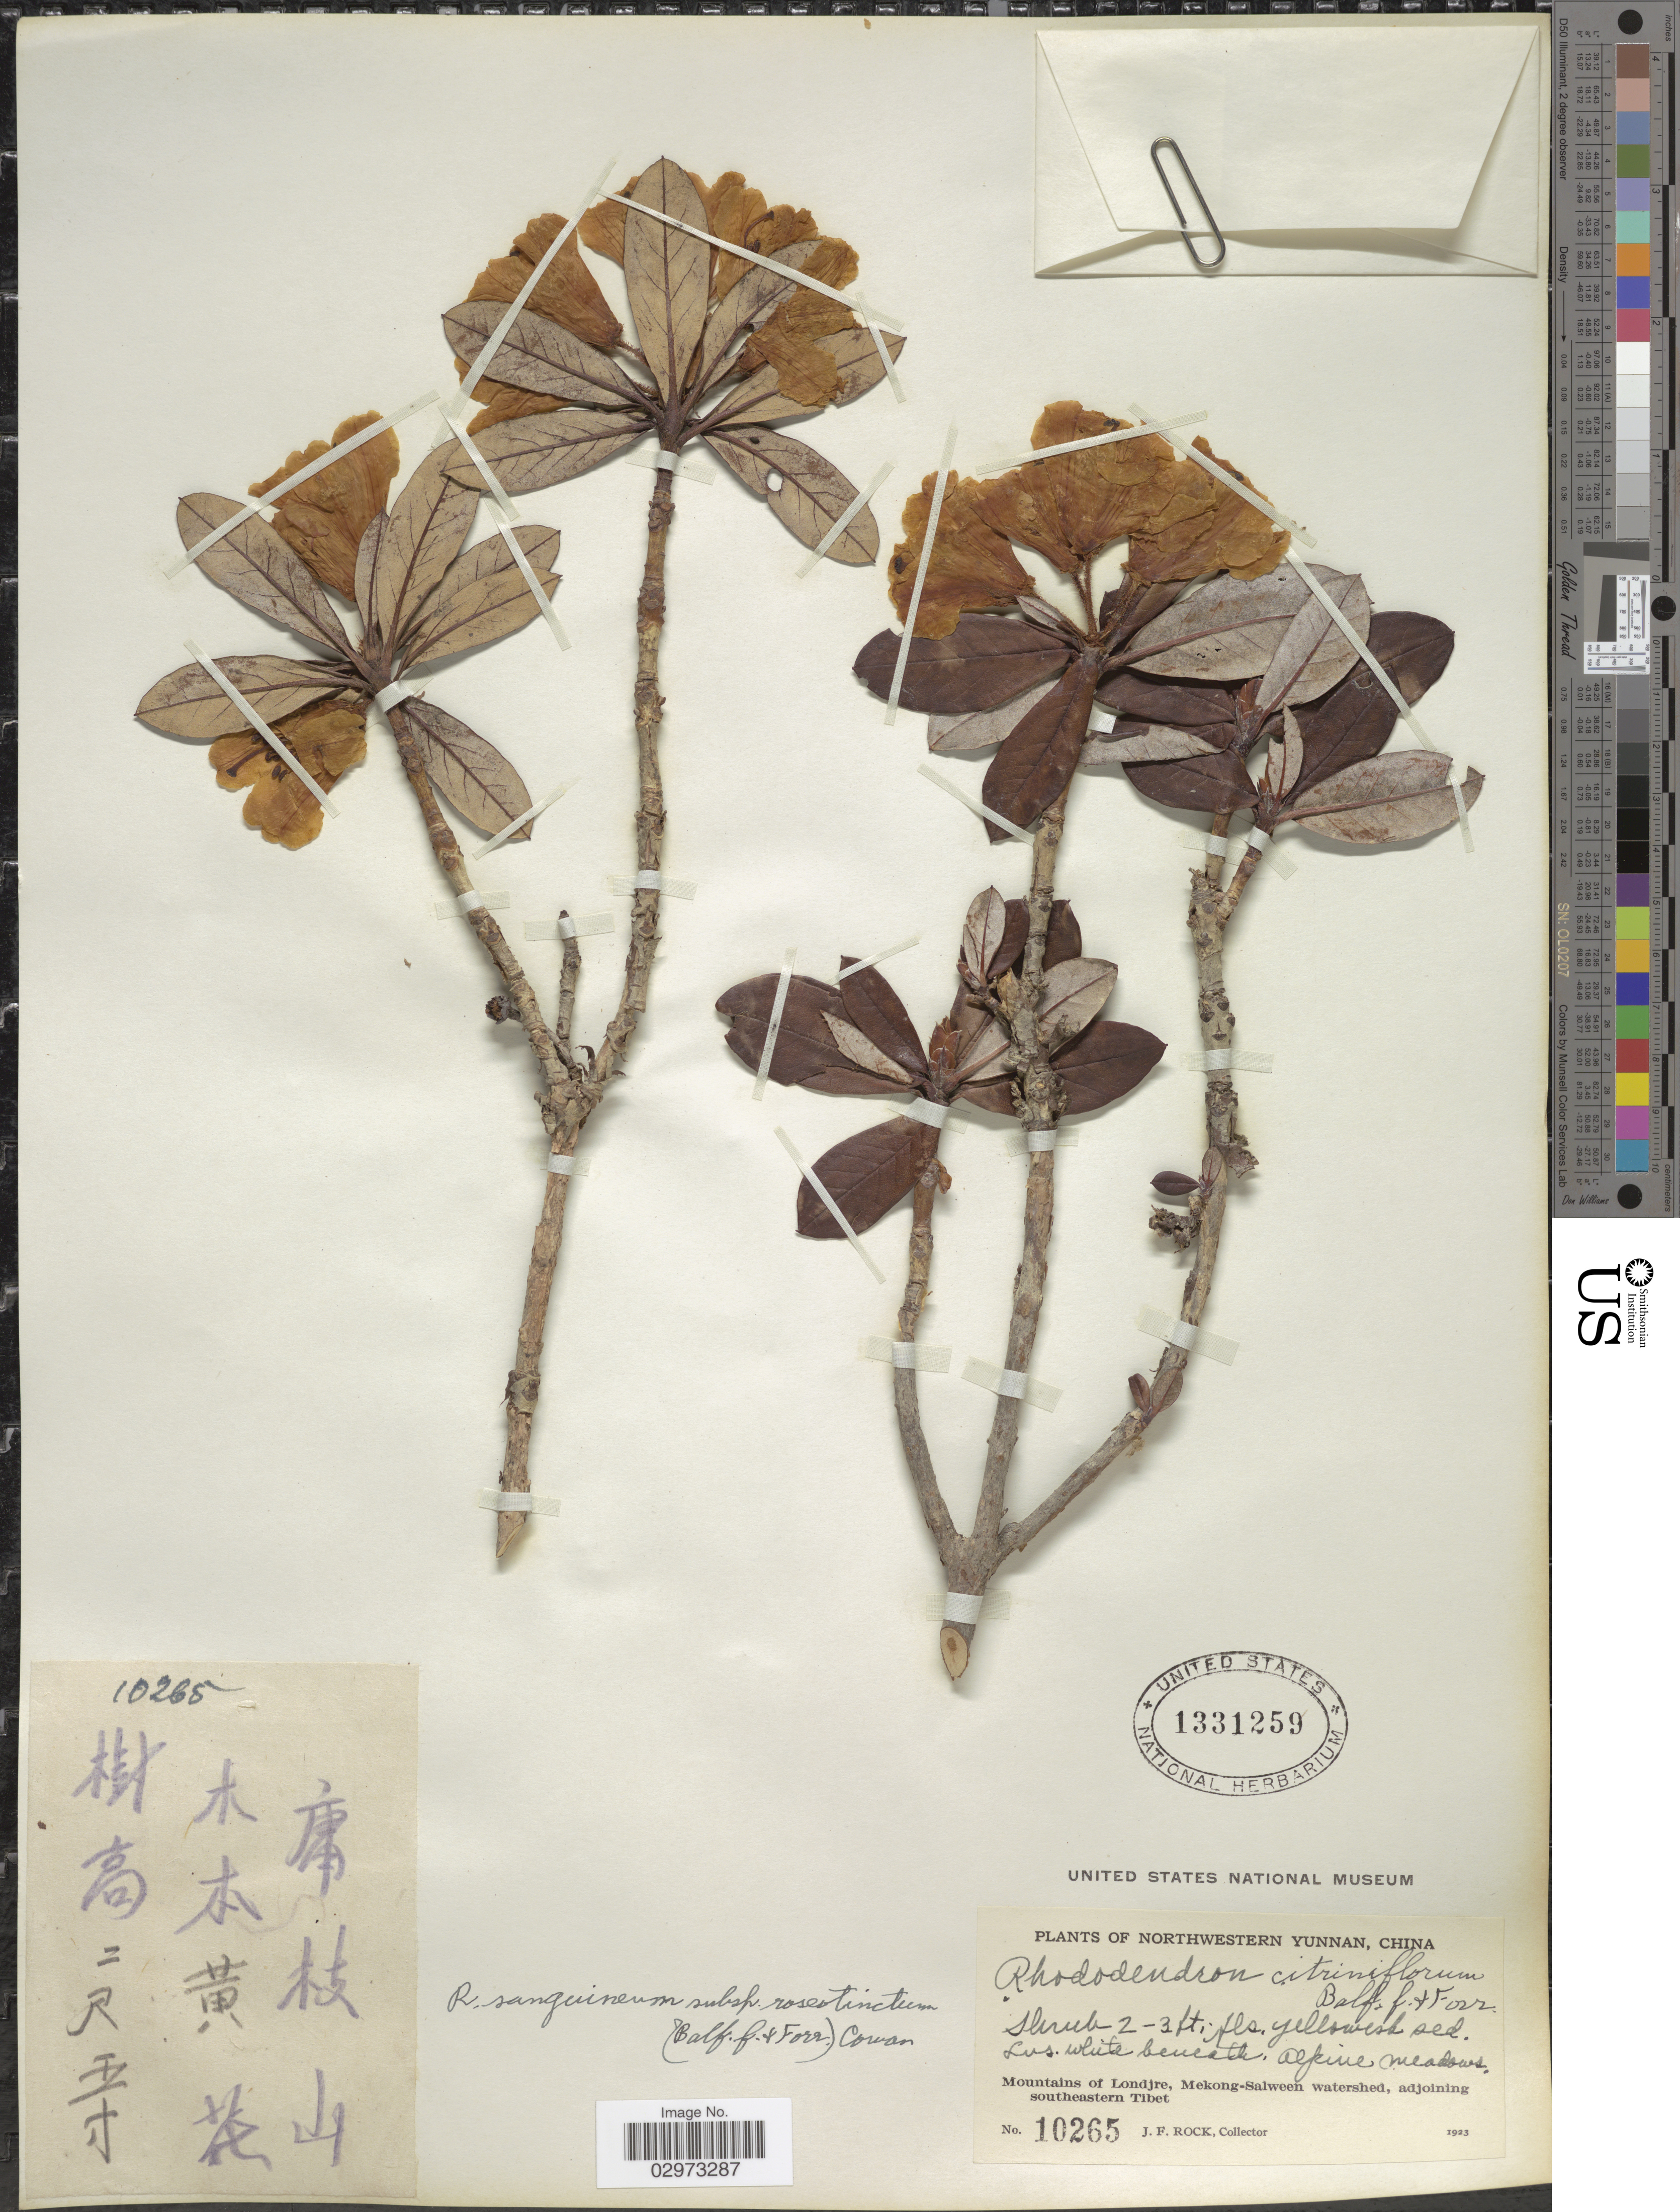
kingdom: Plantae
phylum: Tracheophyta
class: Magnoliopsida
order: Ericales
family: Ericaceae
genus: Rhododendron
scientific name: Rhododendron sanguineum subsp. roseotinctum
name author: (Balf. f. & Forrest) Cowan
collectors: J. Rock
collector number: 10265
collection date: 1923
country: China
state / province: Yunnan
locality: Northwestern Yunnan. Alpine meadows. Mountains of Londjre, Mekong-Salween watershed, adjoining southeastern Tibet.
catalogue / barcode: US 1331259